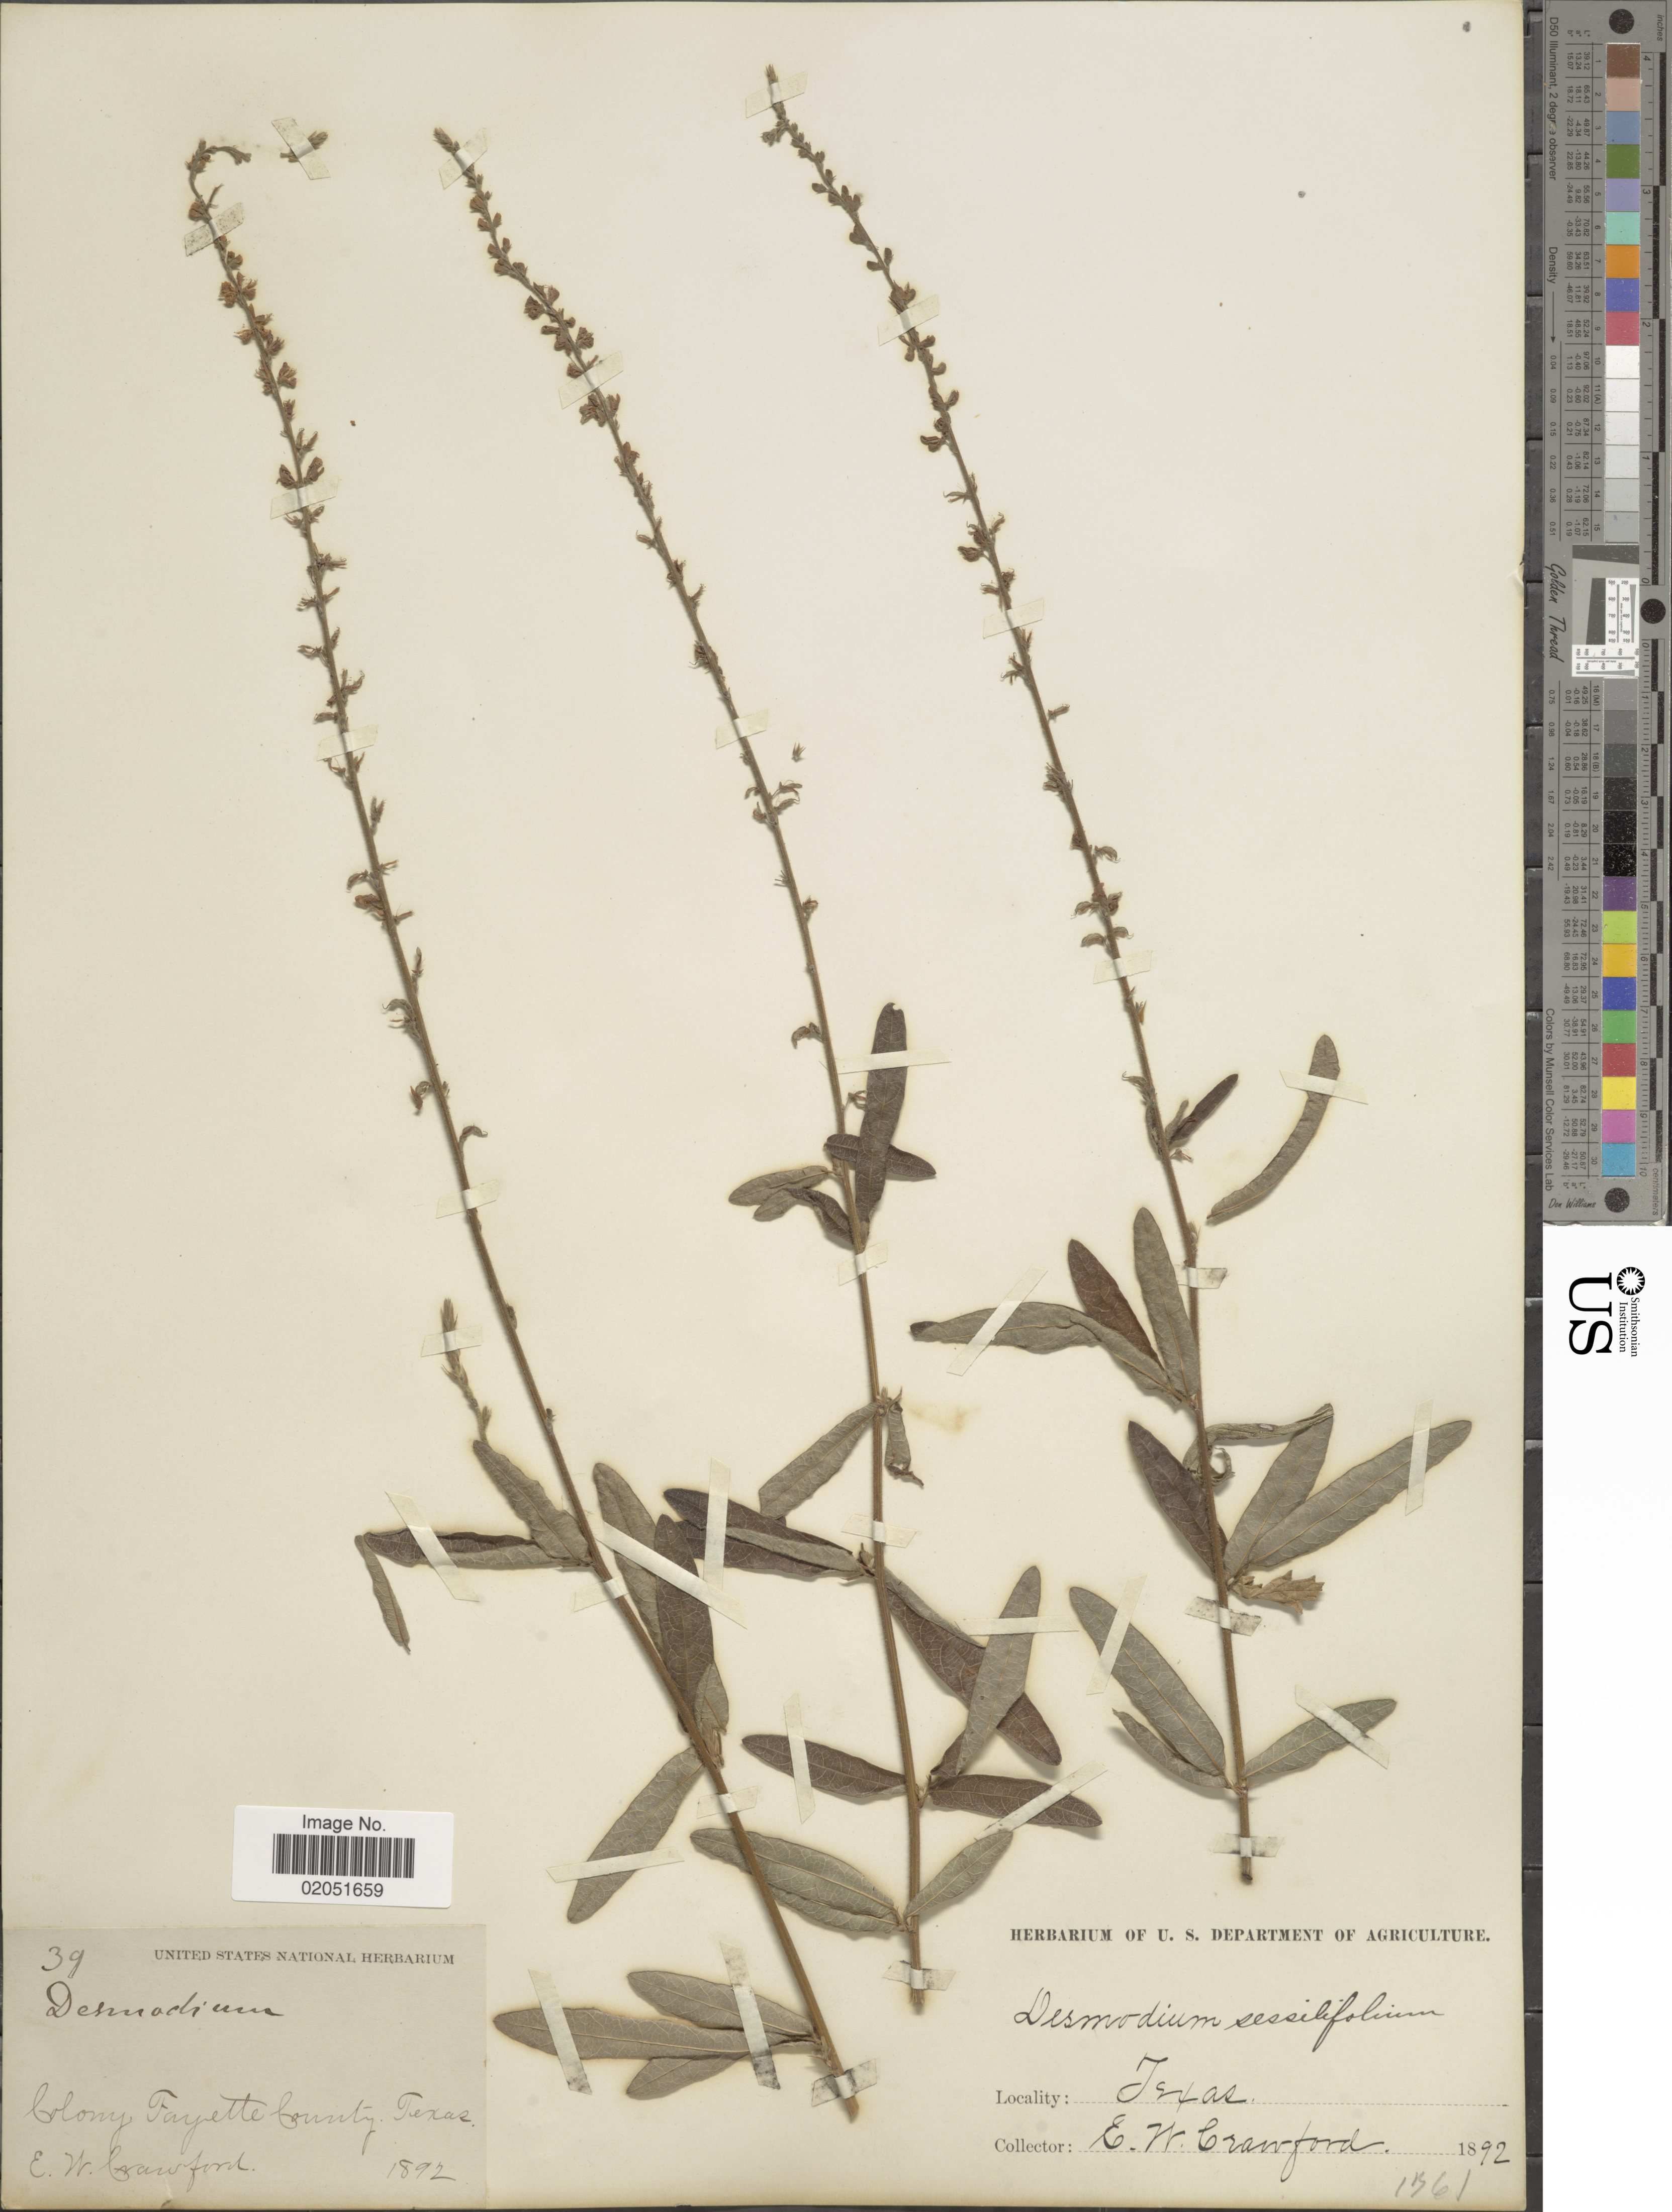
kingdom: Plantae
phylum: Tracheophyta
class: Magnoliopsida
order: Fabales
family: Fabaceae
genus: Desmodium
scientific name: Desmodium sessilifolium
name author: Torr. & A. Gray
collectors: E. Crawford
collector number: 39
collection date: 1892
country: United States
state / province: Texas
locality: Colony Fayette County, Texas